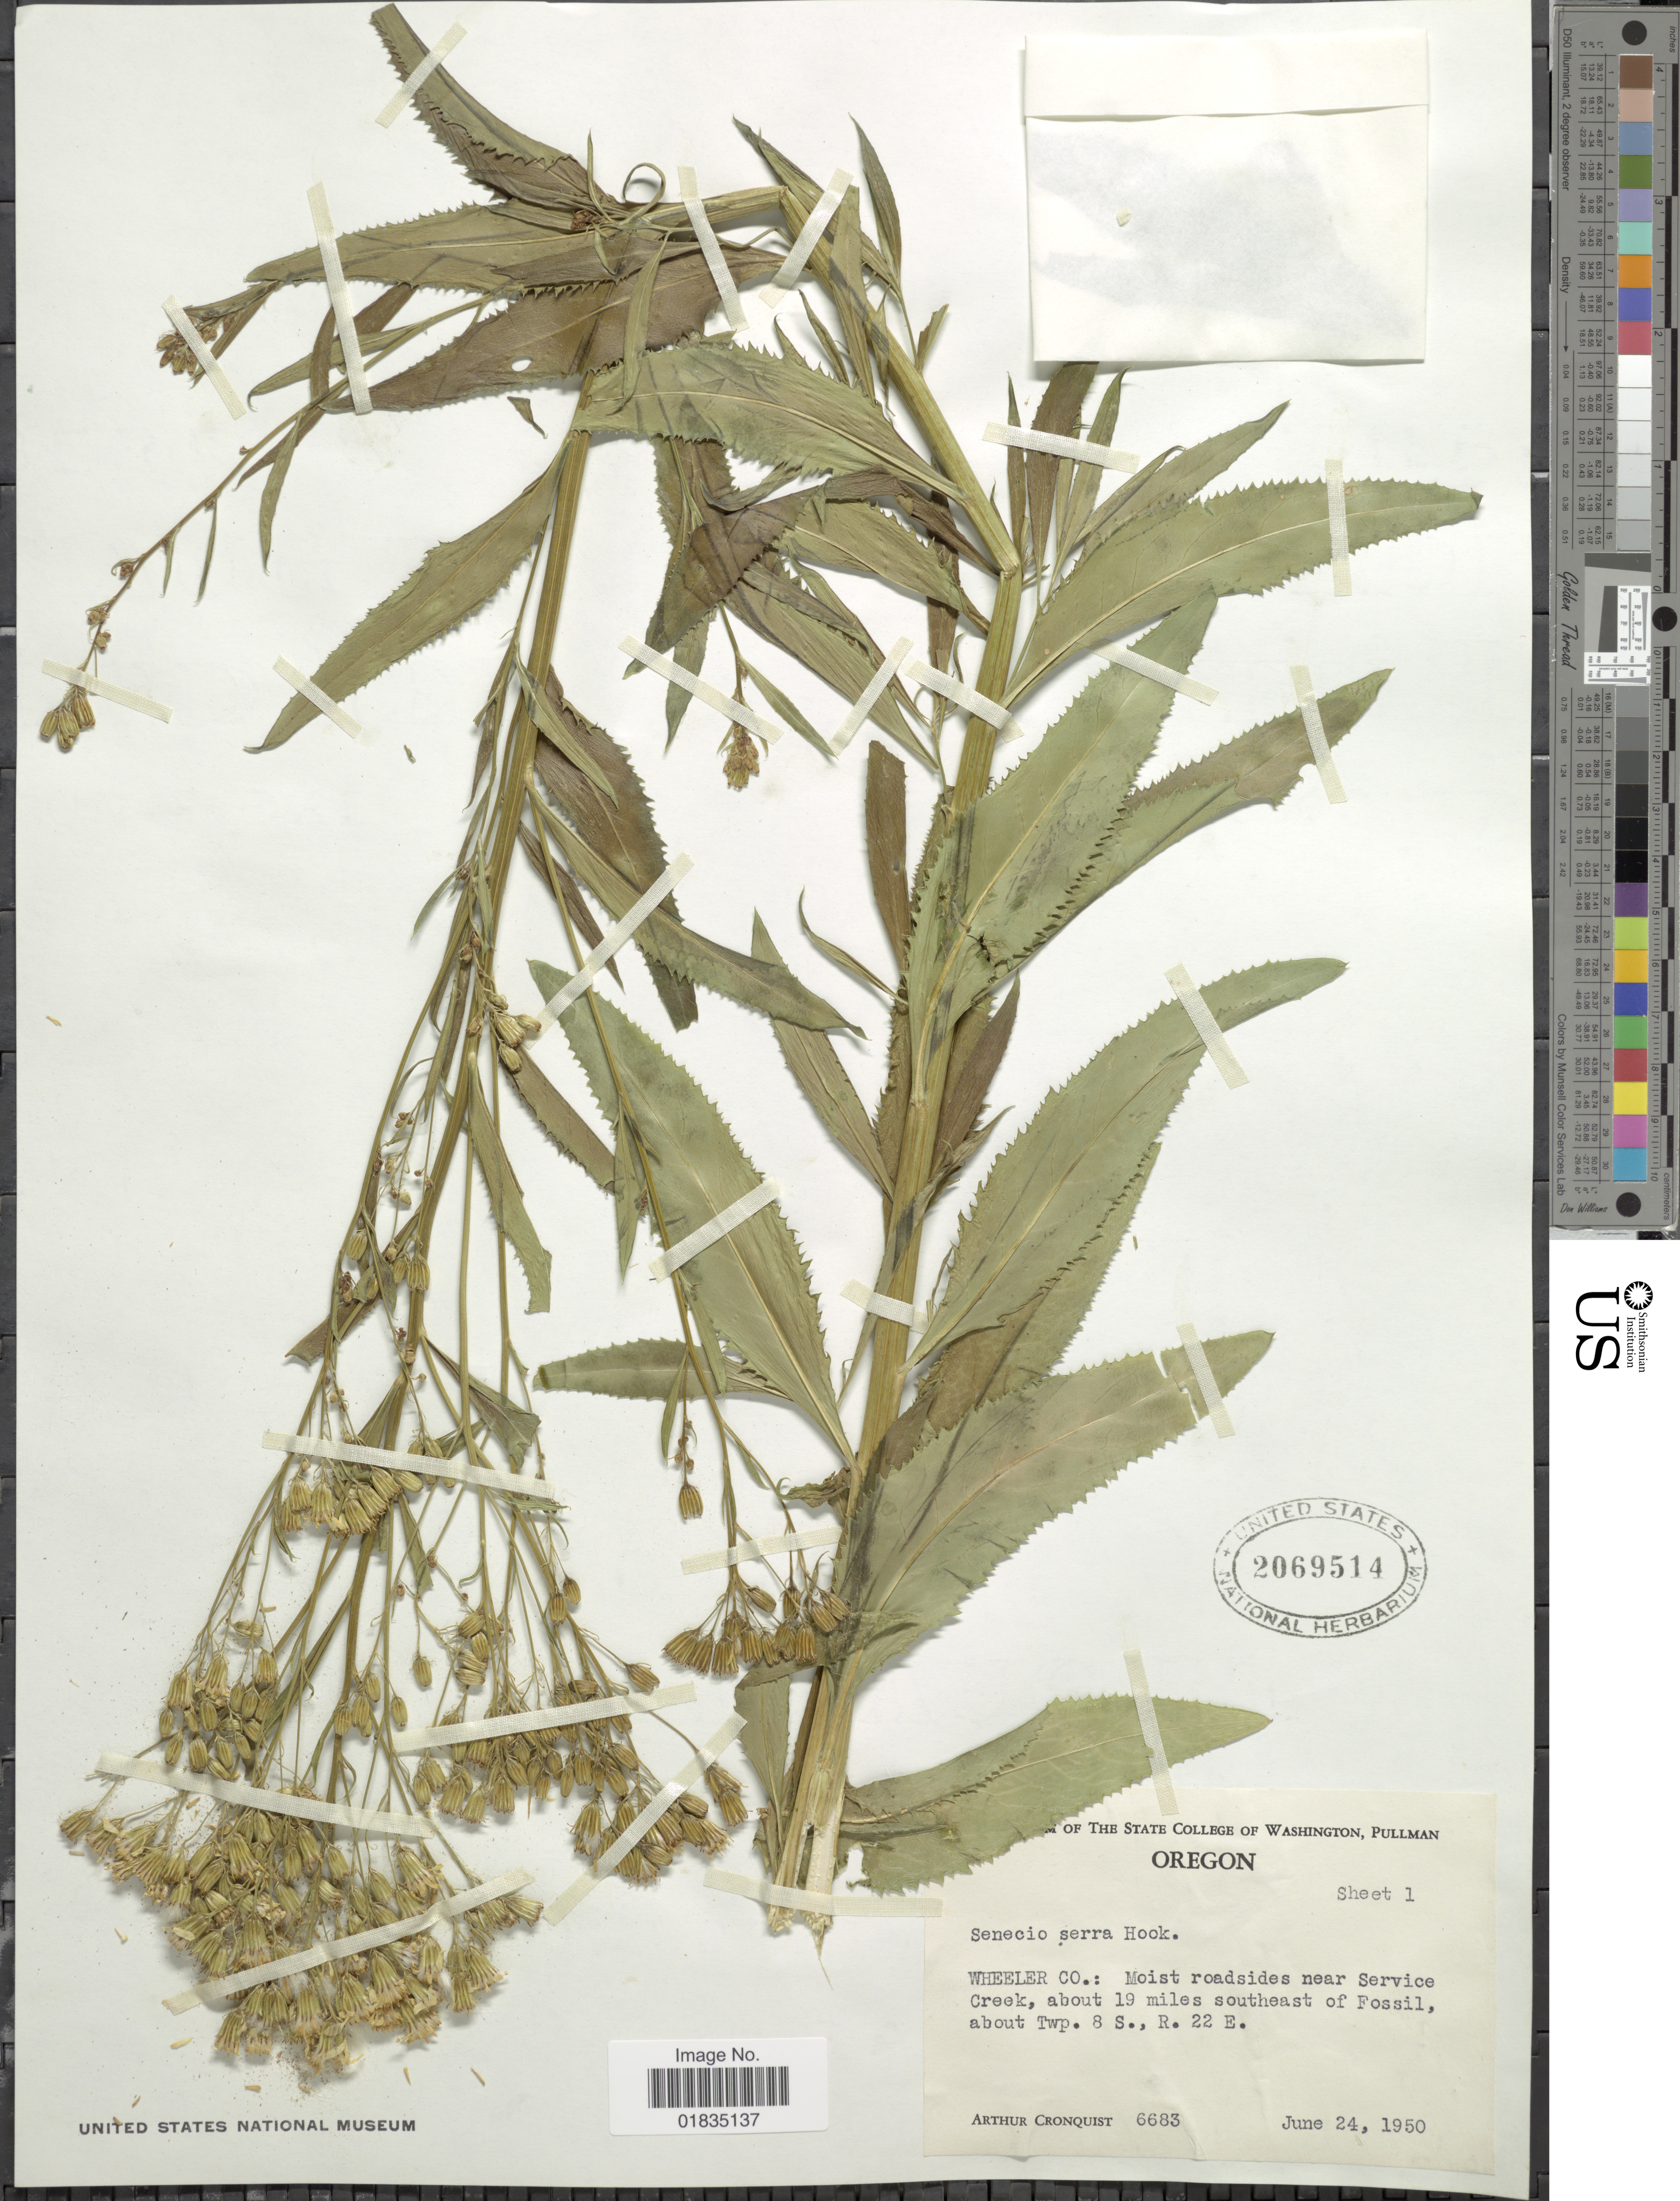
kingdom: Plantae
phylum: Tracheophyta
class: Magnoliopsida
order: Asterales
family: Asteraceae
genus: Senecio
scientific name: Senecio serra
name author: Hook.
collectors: A. J. Cronquist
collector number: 6683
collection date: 1950-06-24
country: United States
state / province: Oregon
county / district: Wheeler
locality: Wheeler Co.: Near Service Creek, about 19 miles southeast of Fossil, about twp. 8 S., R. 22 E.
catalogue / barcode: US 2069514